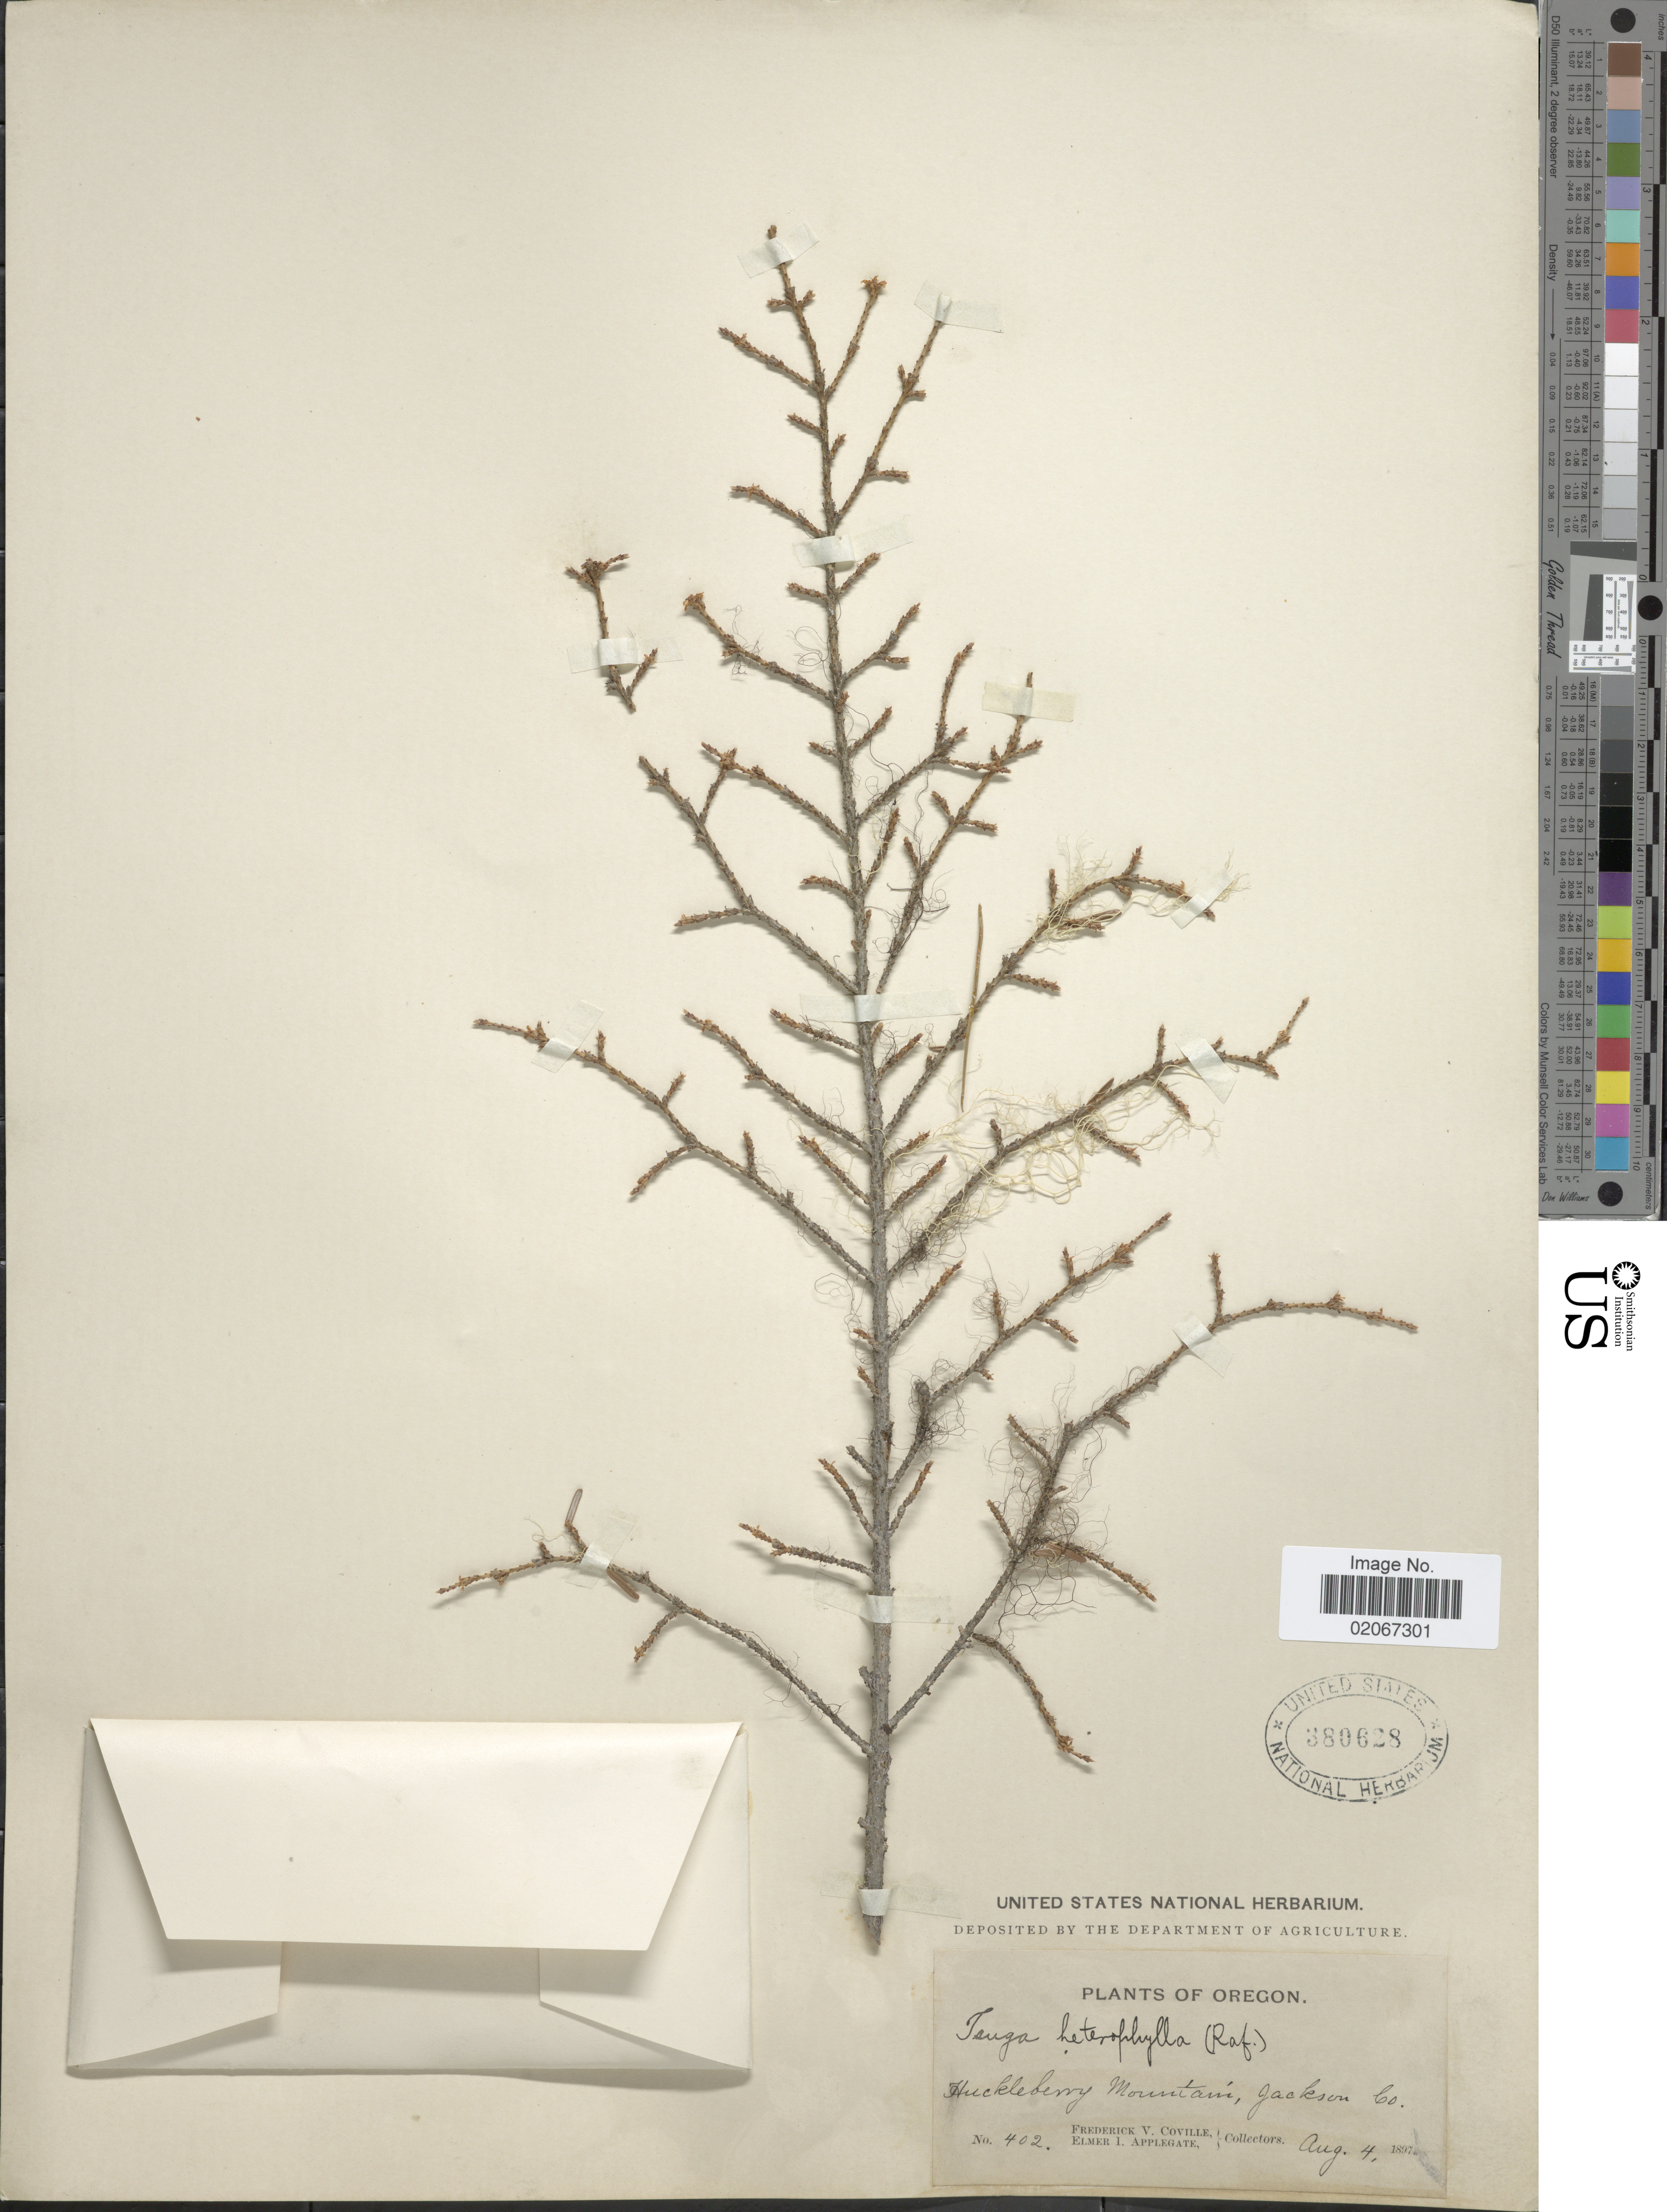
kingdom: Plantae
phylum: Tracheophyta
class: Pinopsida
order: Pinales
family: Pinaceae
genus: Tsuga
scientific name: Tsuga heterophylla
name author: (Raf.) Sarg.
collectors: F. V. Coville & E. I. Applegate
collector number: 402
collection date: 1897-08-04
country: United States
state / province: Oregon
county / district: Jackson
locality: Huckleberry Mountain, Jackson Co.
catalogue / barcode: US 380628